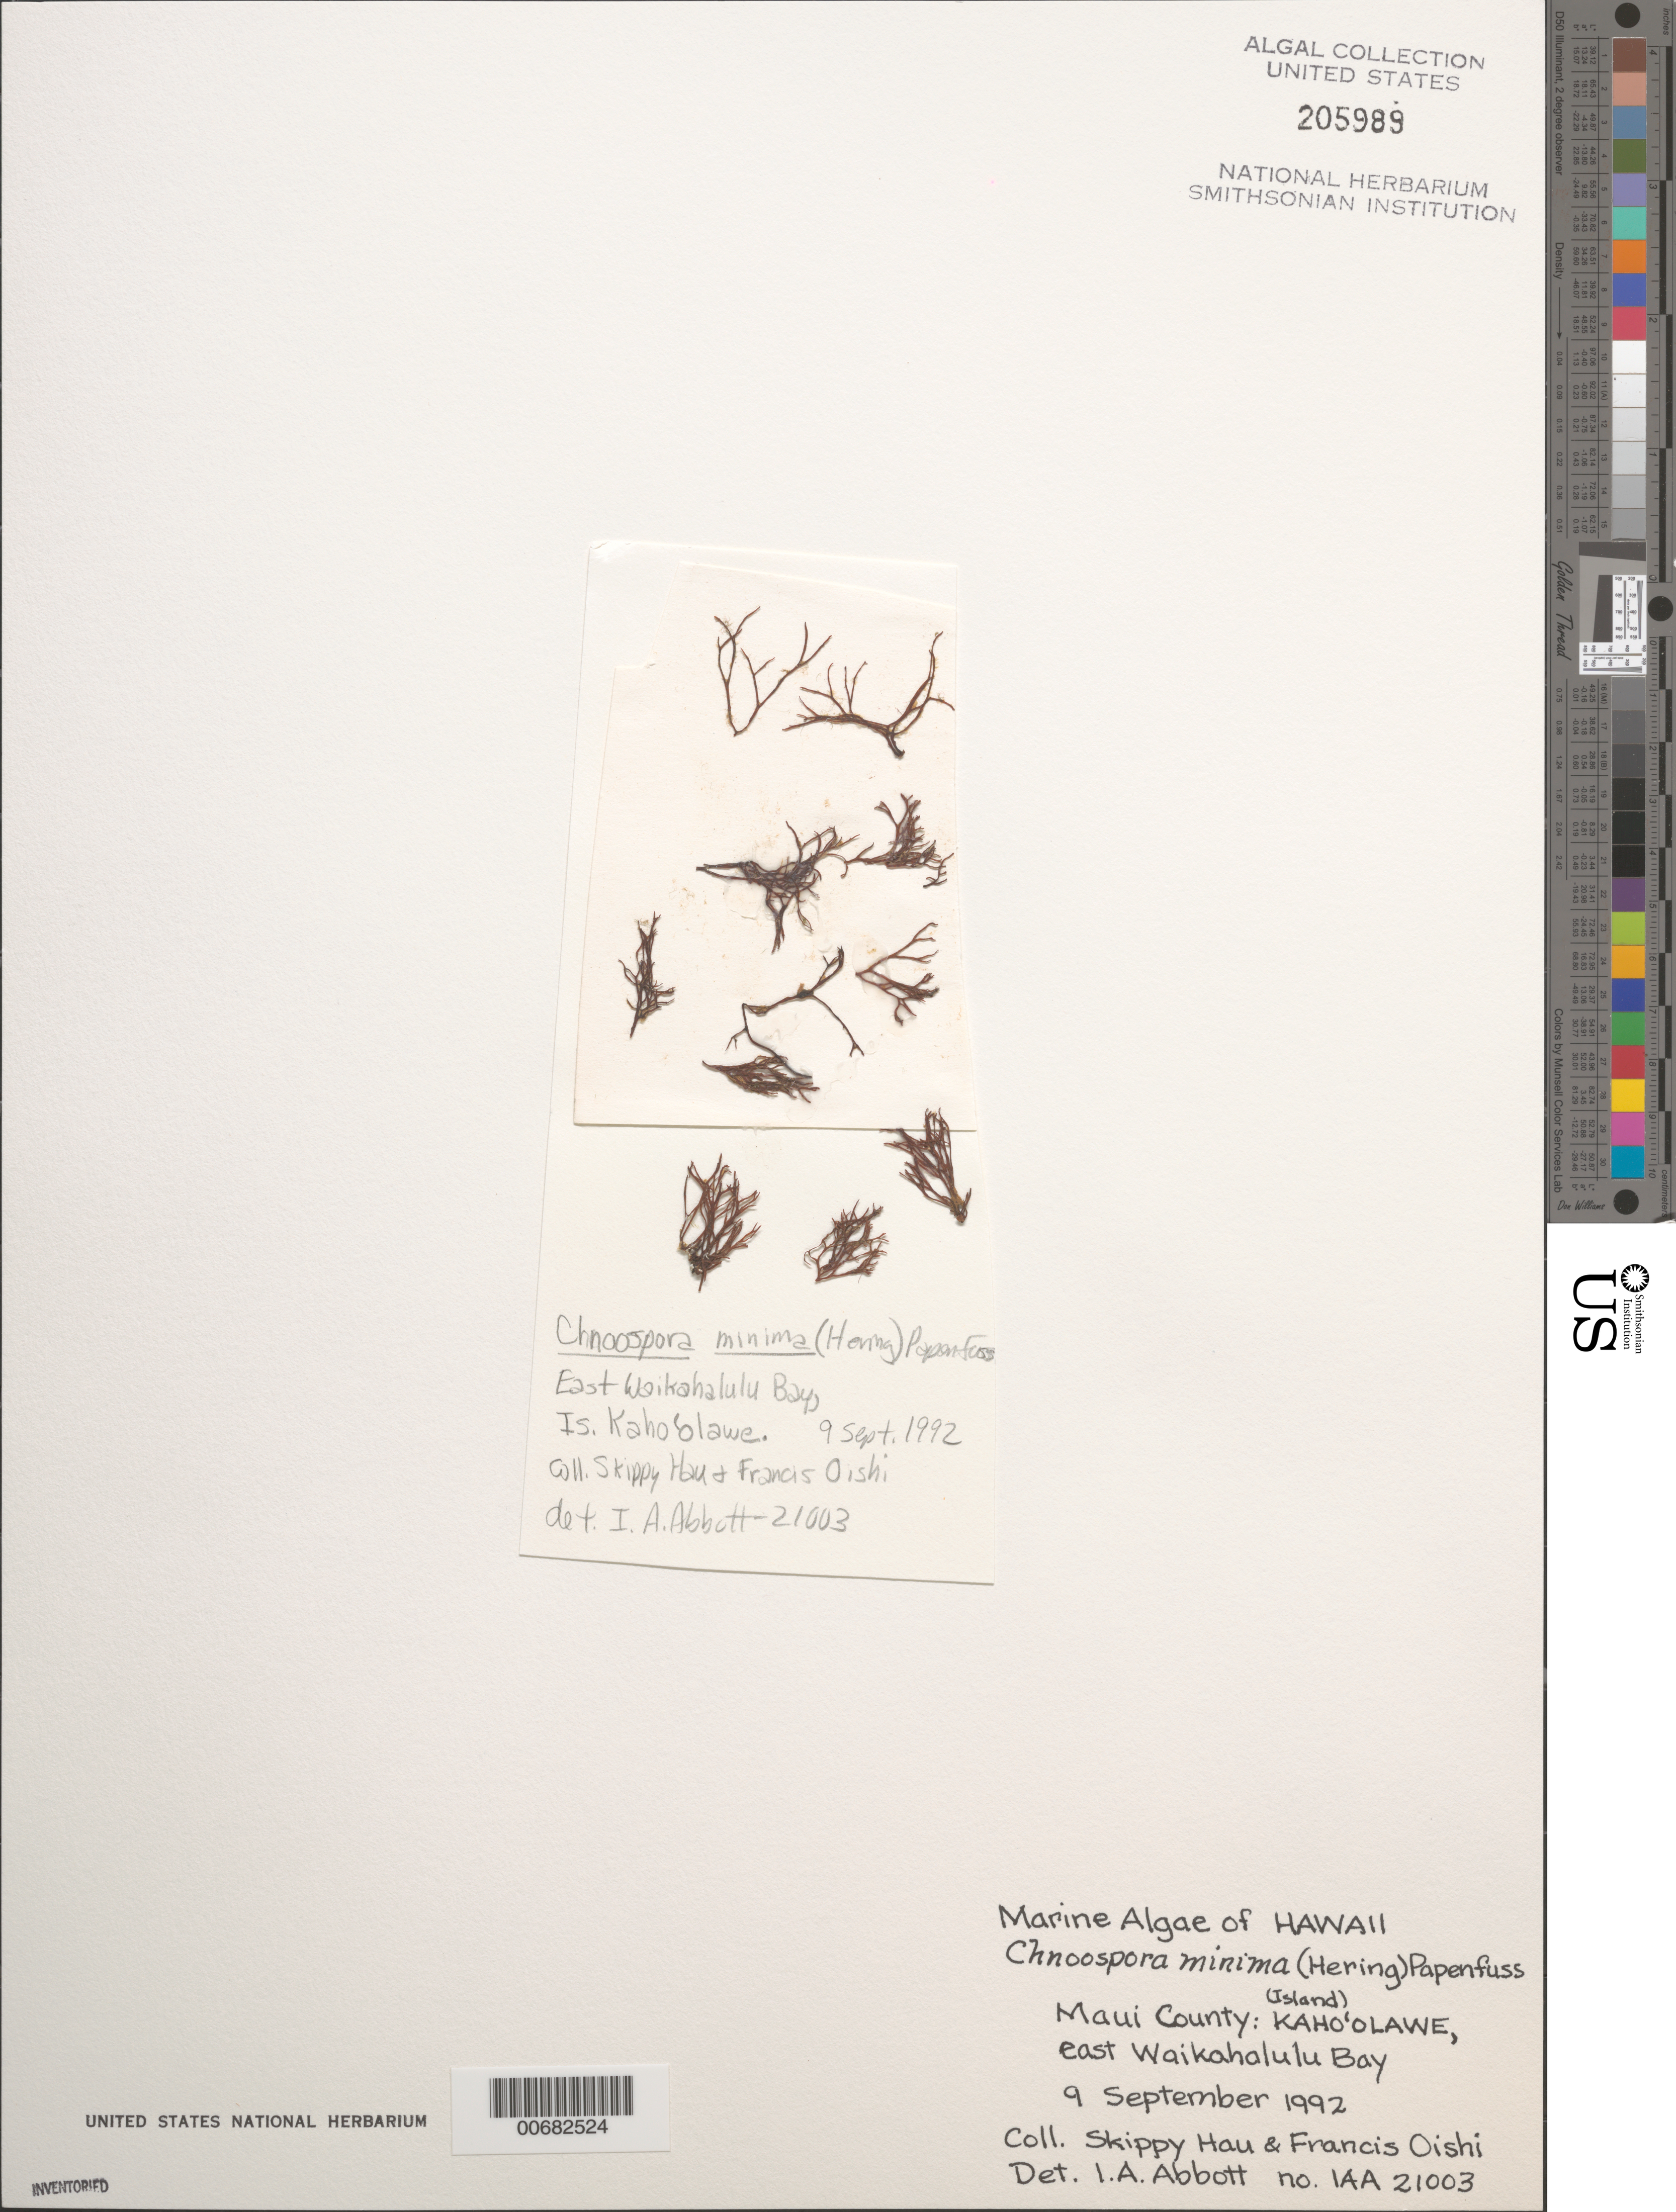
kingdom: Chromista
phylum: Ochrophyta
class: Phaeophyceae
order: Scytosiphonales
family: Scytosiphonaceae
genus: Chnoospora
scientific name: Chnoospora minima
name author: (Hering) Papenf.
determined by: Abbott, Isabella A.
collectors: S. Hau & F. Oishi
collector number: IAA 21003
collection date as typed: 09 Sep 1992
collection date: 1992-09-09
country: United States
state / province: Hawaii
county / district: Maui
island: Kaho'olawe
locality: East Waikahalulu Bay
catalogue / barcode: US 205989